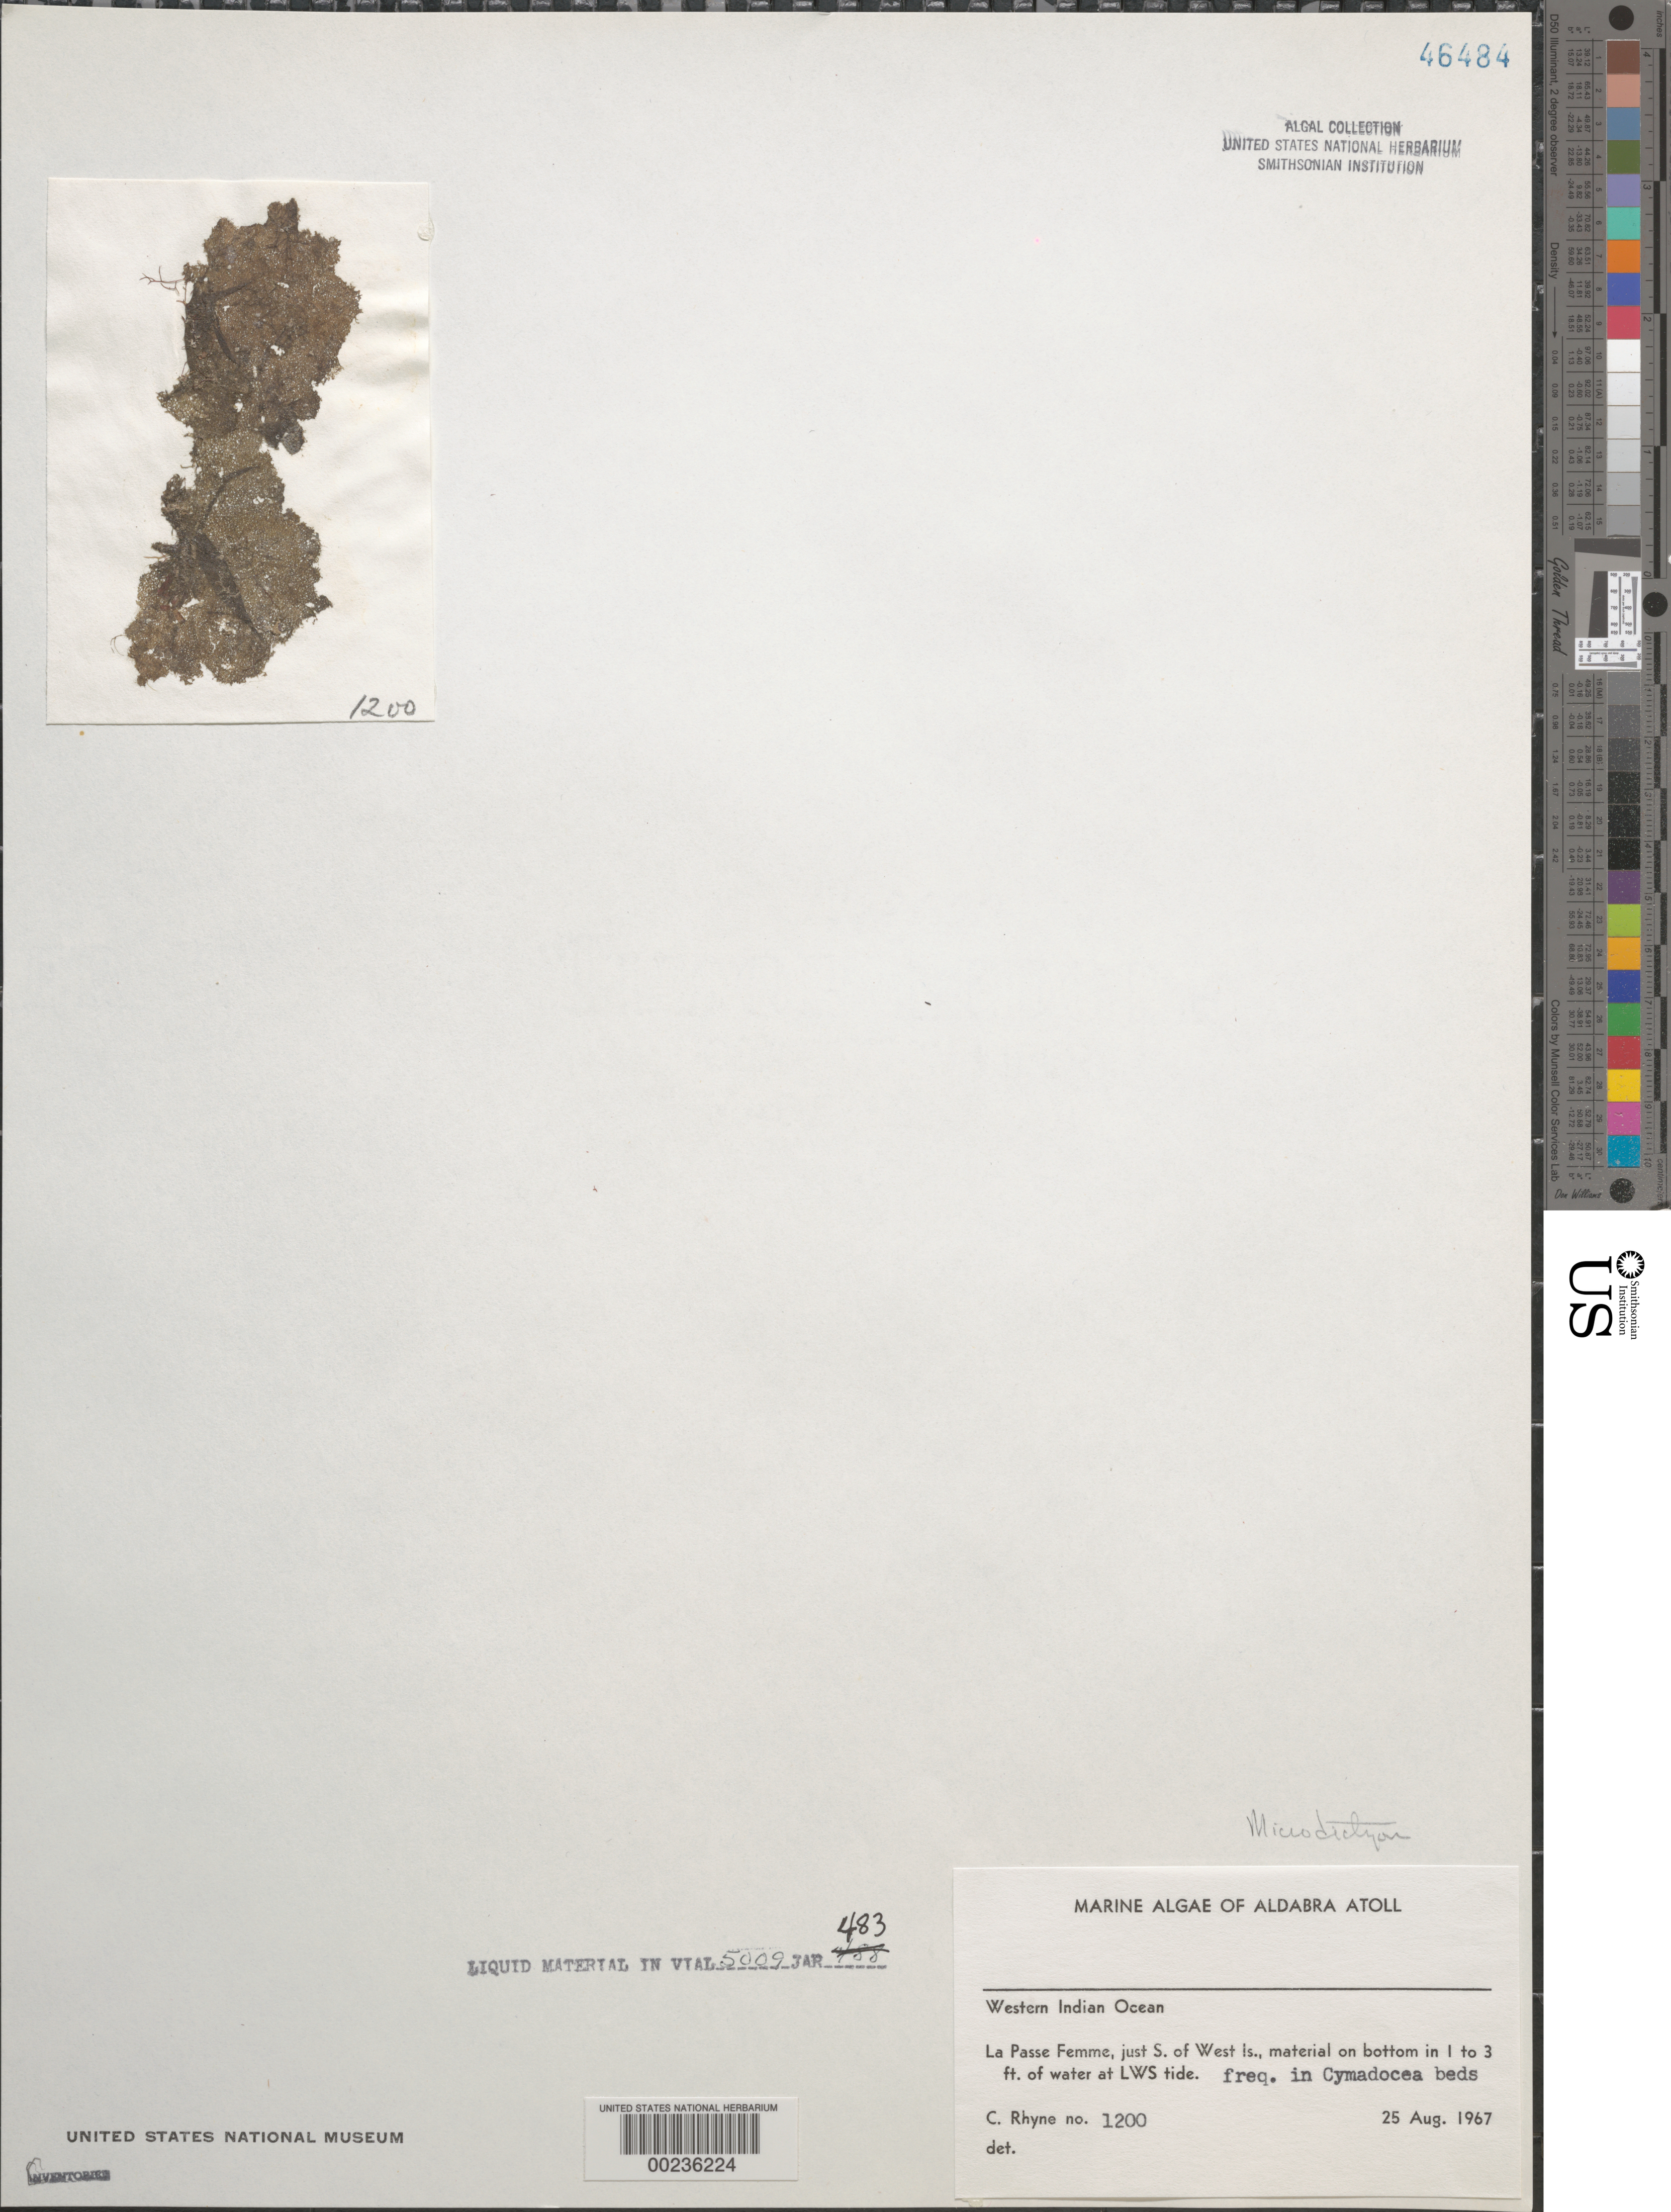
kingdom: Plantae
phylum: Chlorophyta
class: Ulvophyceae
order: Cladophorales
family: Anadyomenaceae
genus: Microdictyon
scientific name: Microdictyon sp.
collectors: C. Rhyne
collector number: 1200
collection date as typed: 25 Aug 1967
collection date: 1967-08-25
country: Seychelles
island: Aldabra Atoll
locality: La Passe Femme, just west of West Islet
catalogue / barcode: US 46484